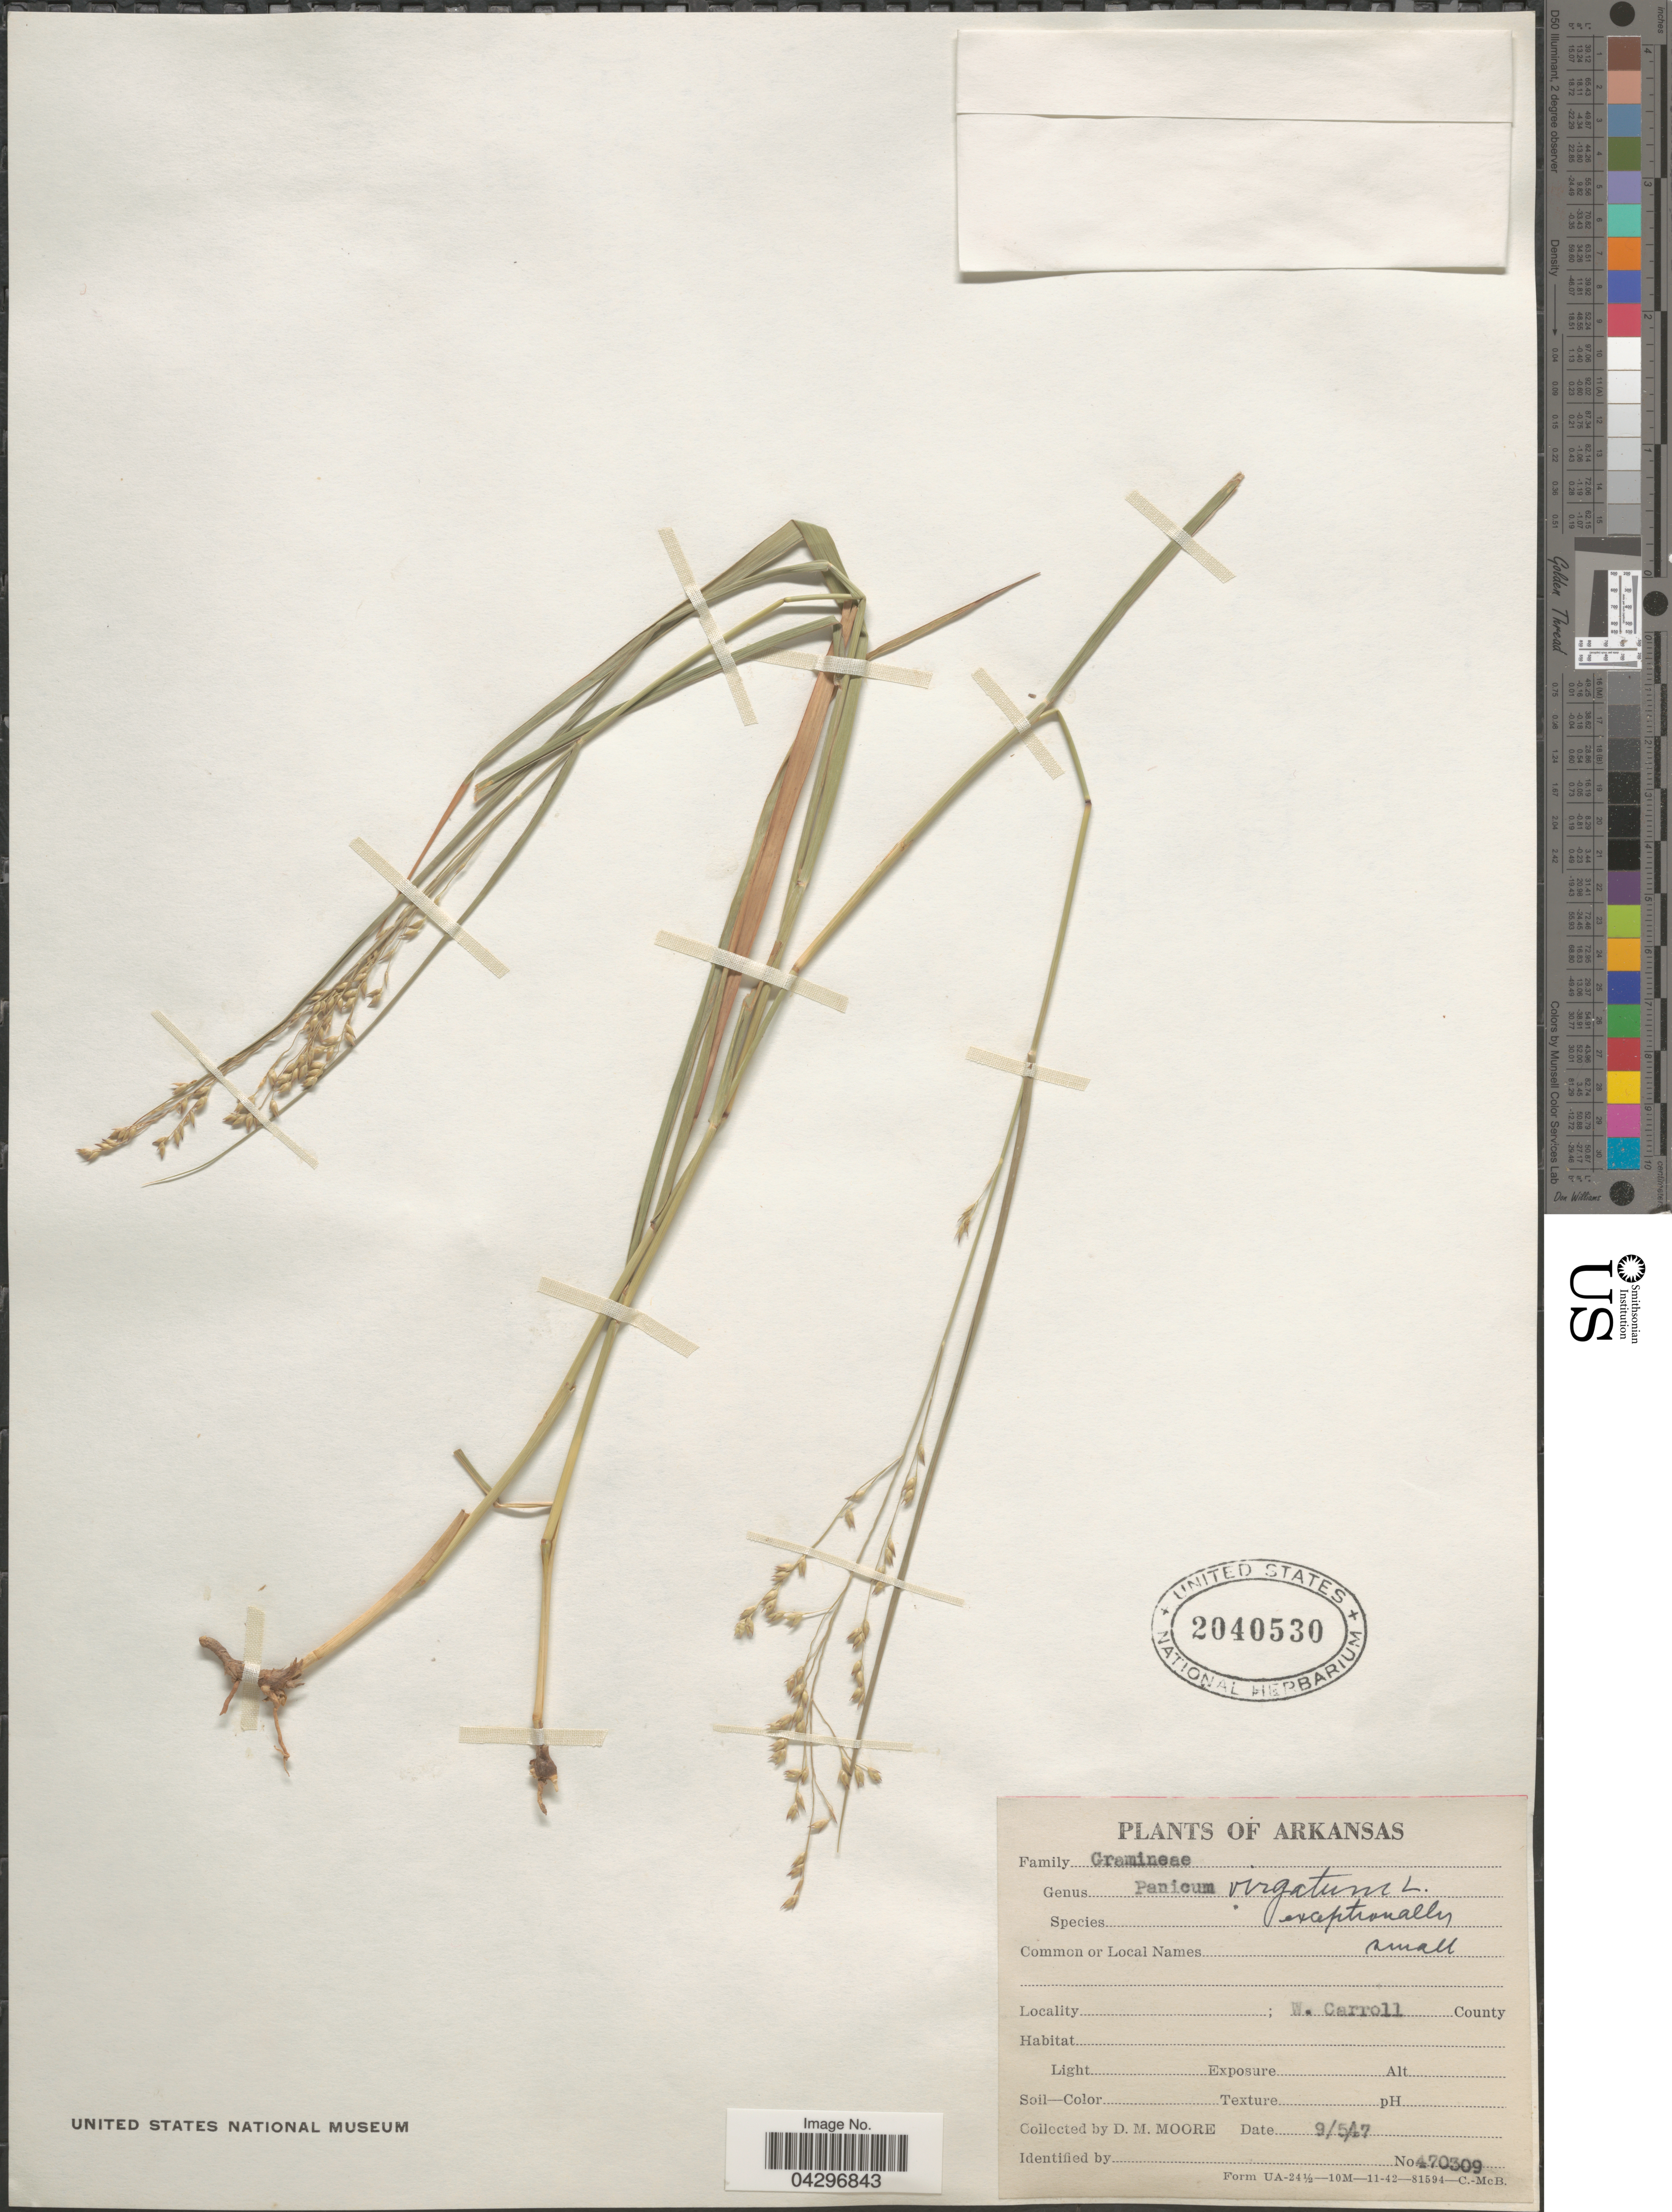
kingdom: Plantae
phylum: Tracheophyta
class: Liliopsida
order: Poales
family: Poaceae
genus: Panicum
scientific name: Panicum virgatum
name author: L.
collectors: D. Moore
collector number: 470309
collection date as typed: Transcribed d/m/y: 5/9/47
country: United States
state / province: Arkansas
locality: W. Carroll County.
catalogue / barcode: US 2040530